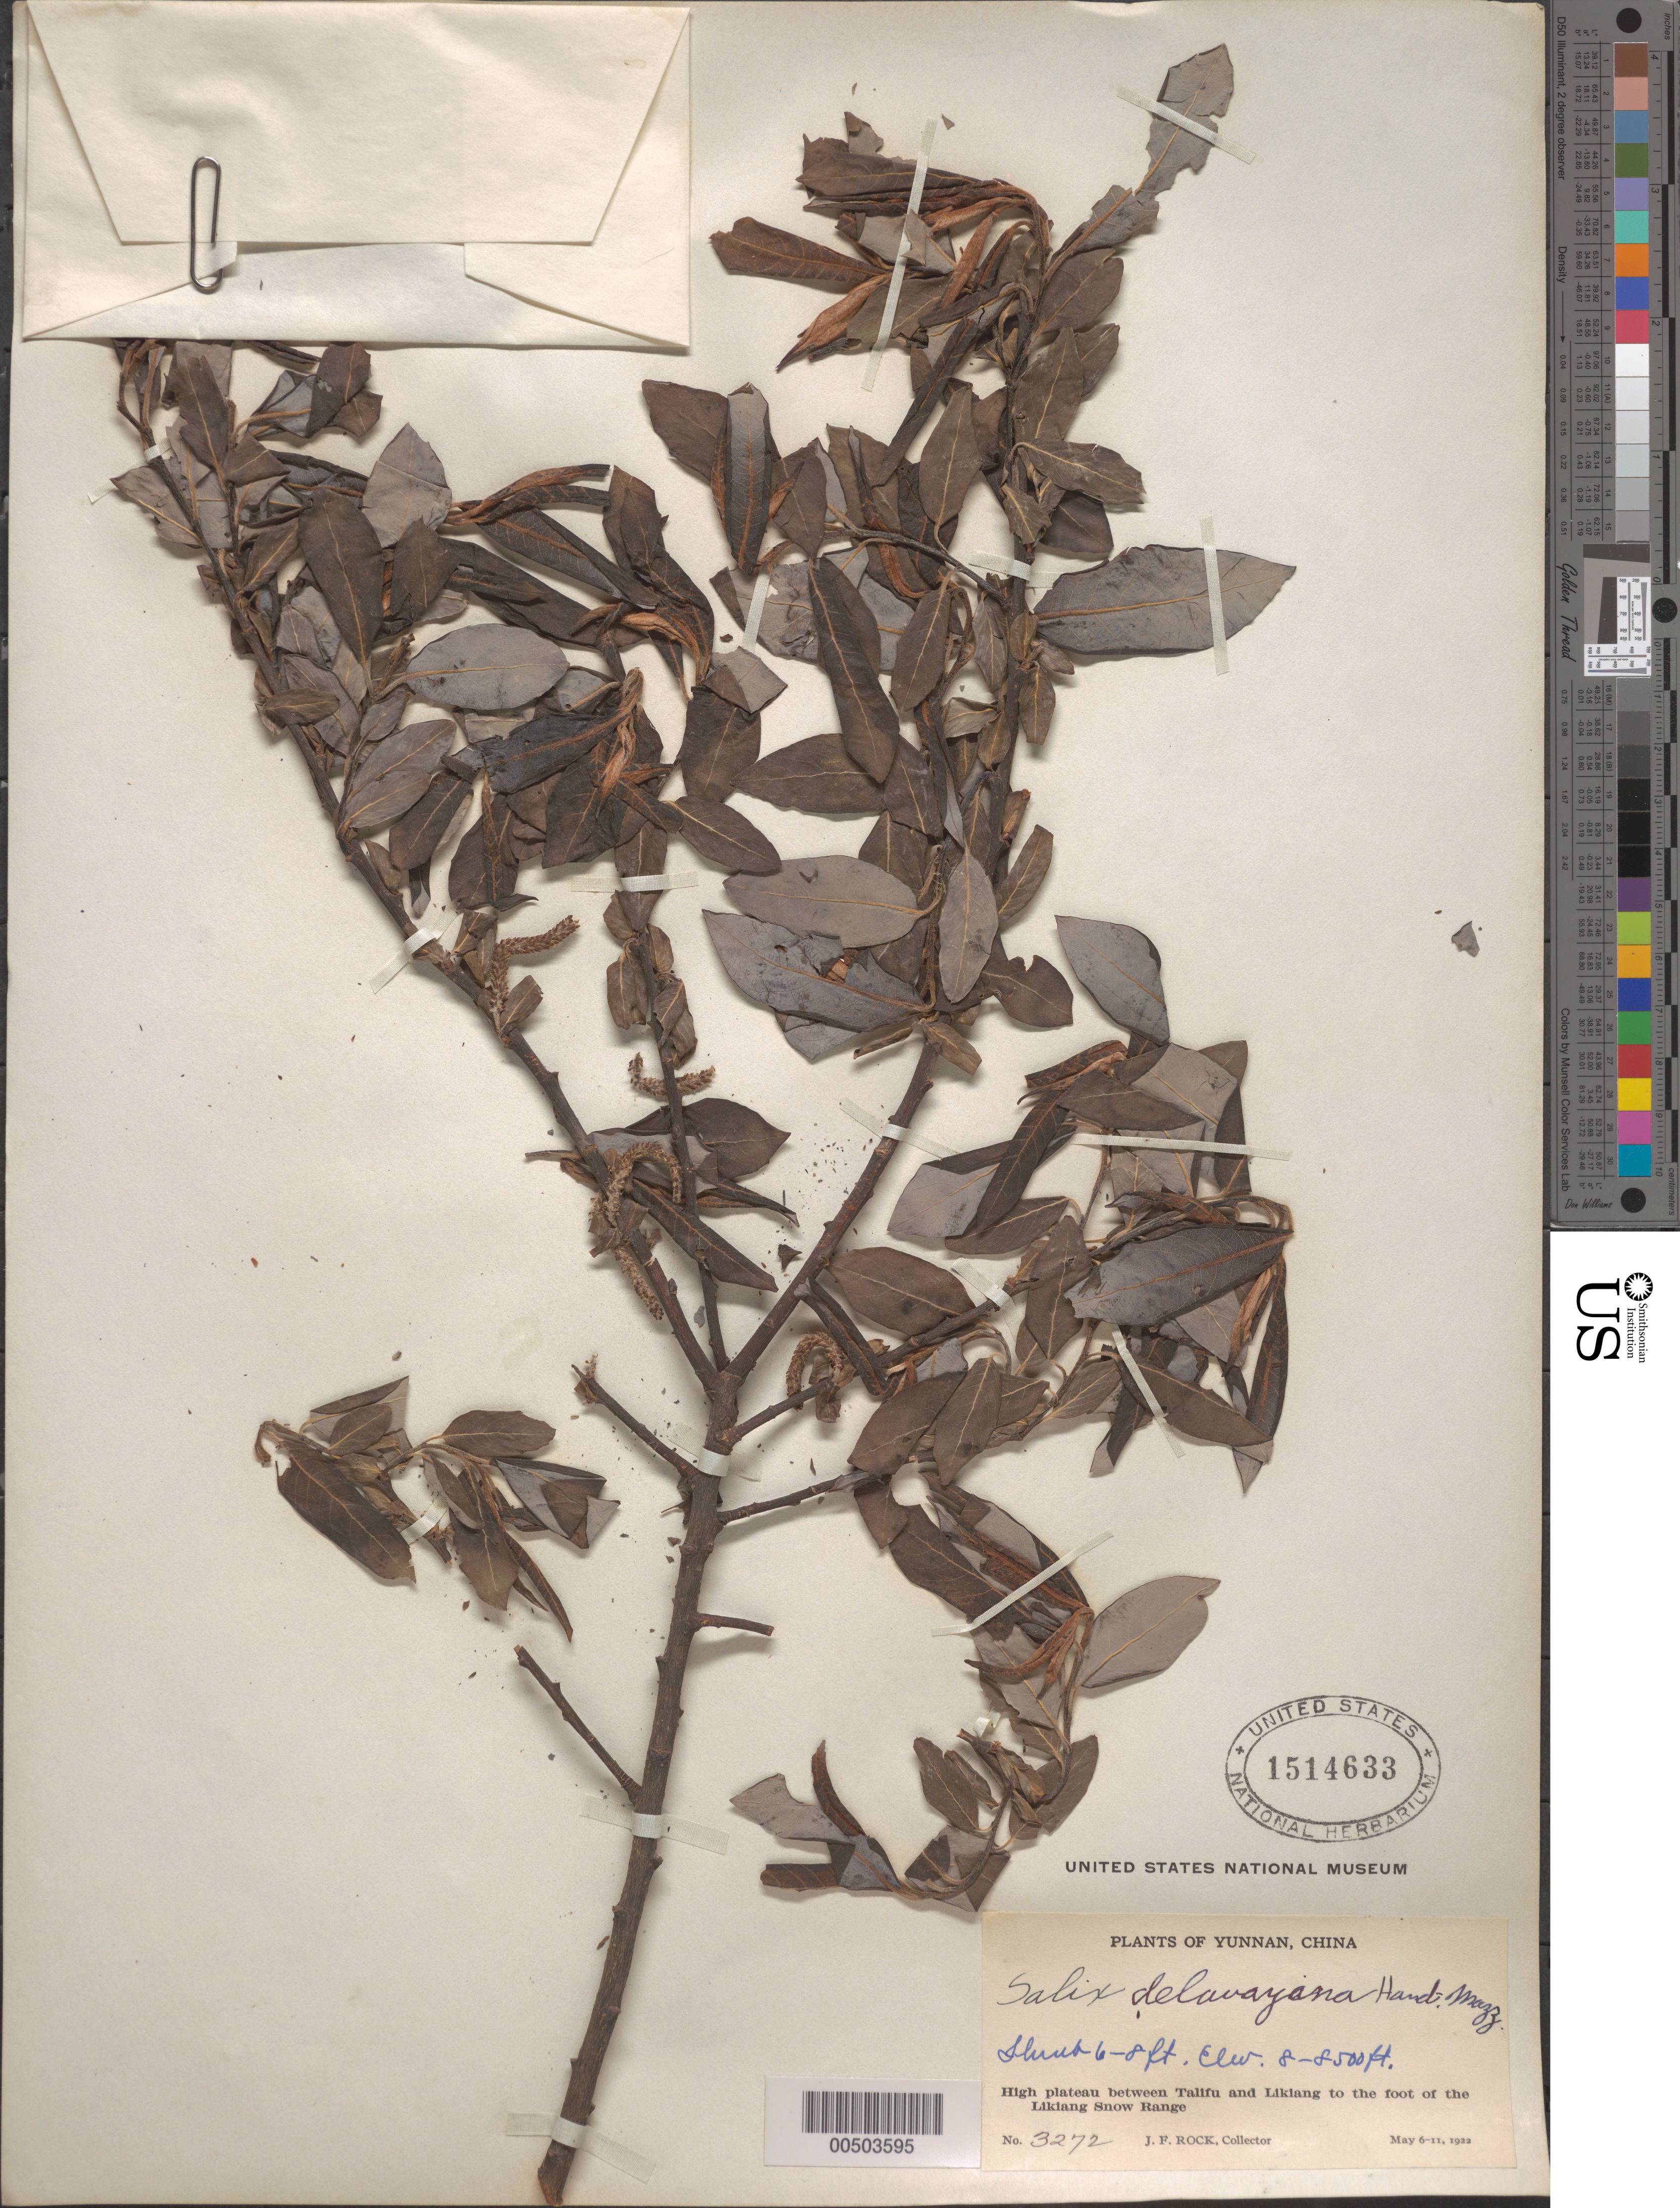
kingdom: Plantae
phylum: Tracheophyta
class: Magnoliopsida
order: Malpighiales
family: Salicaceae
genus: Salix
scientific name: Salix delavayana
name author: Hand.-Mazz.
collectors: J. F. Rock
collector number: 3272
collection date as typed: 06 May 1922 to 11 May 1922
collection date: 1922-05-06/1922-05-11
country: China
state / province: Yunnan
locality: High plateau between Talifu and Likiang to the foot of the Likiang snow range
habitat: Shrub 6-8 ft.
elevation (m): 2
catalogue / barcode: US 1514633